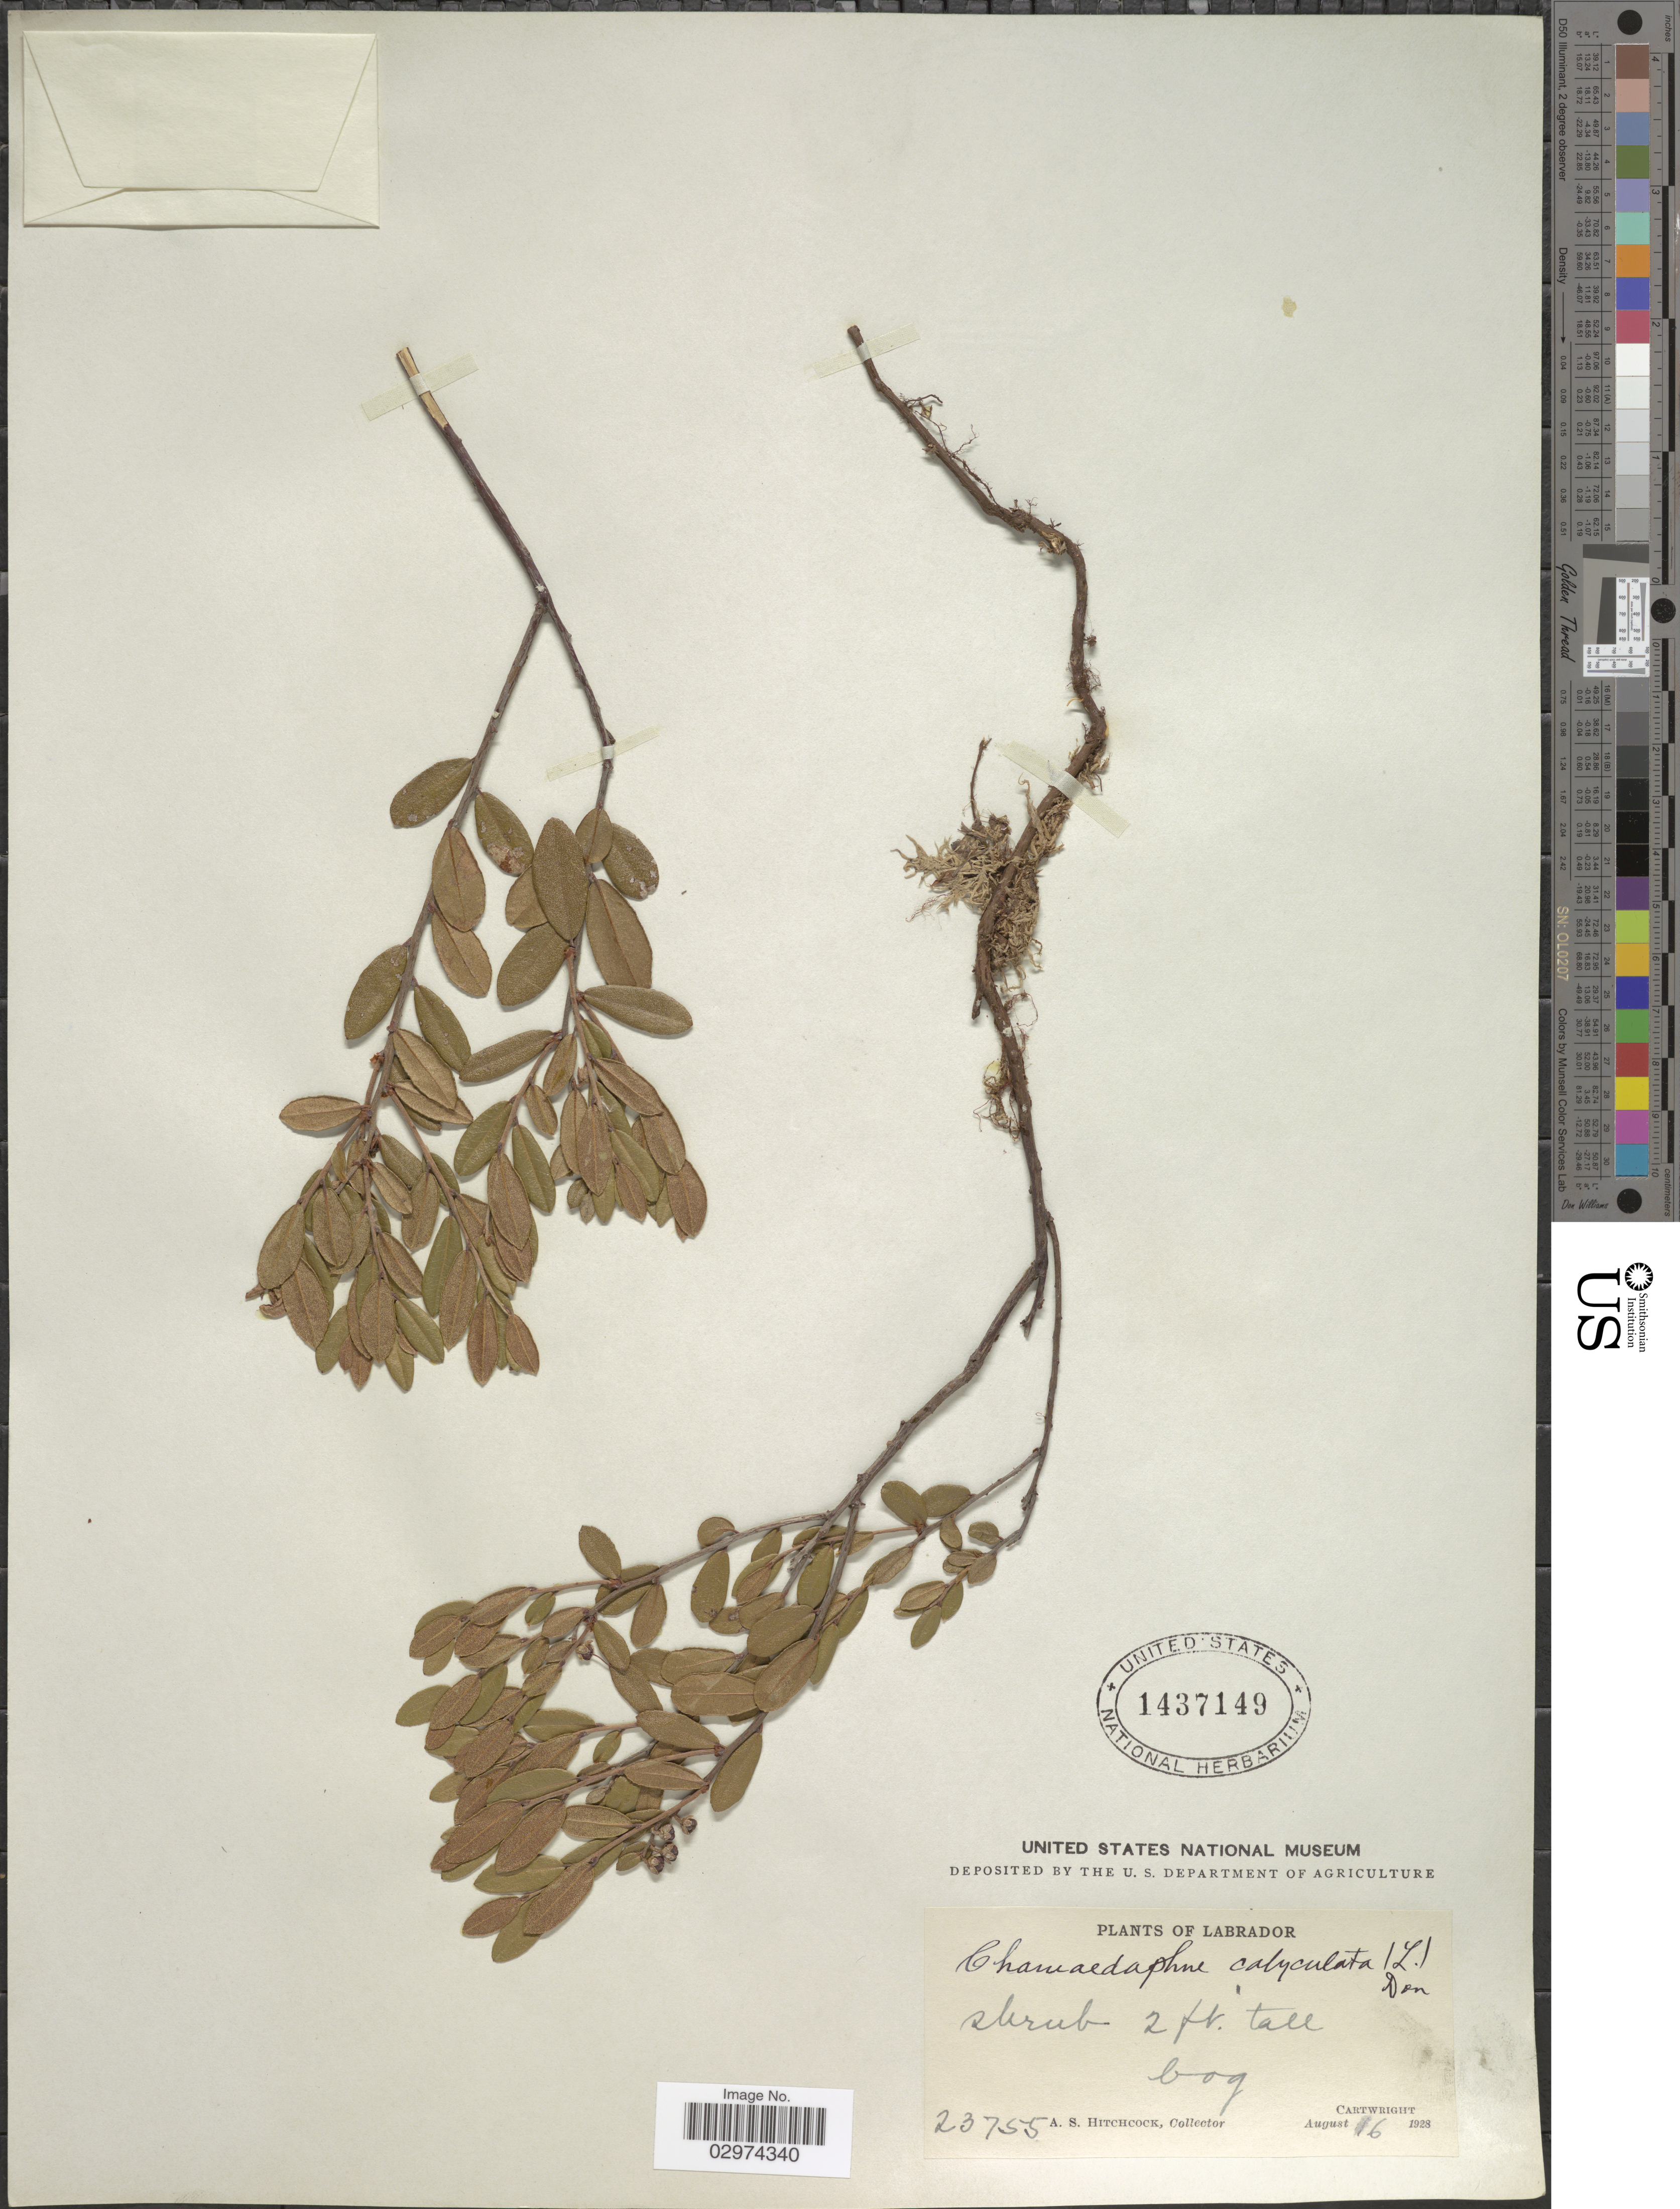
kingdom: Plantae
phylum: Tracheophyta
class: Magnoliopsida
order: Ericales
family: Ericaceae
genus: Chamaedaphne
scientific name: Chamaedaphne calyculata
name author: (L.) Moench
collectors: A. S. Hitchcock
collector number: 23755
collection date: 1928-08-16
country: Canada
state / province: Newfoundland and Labrador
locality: Labrador. Cartwright.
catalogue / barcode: US 1437149